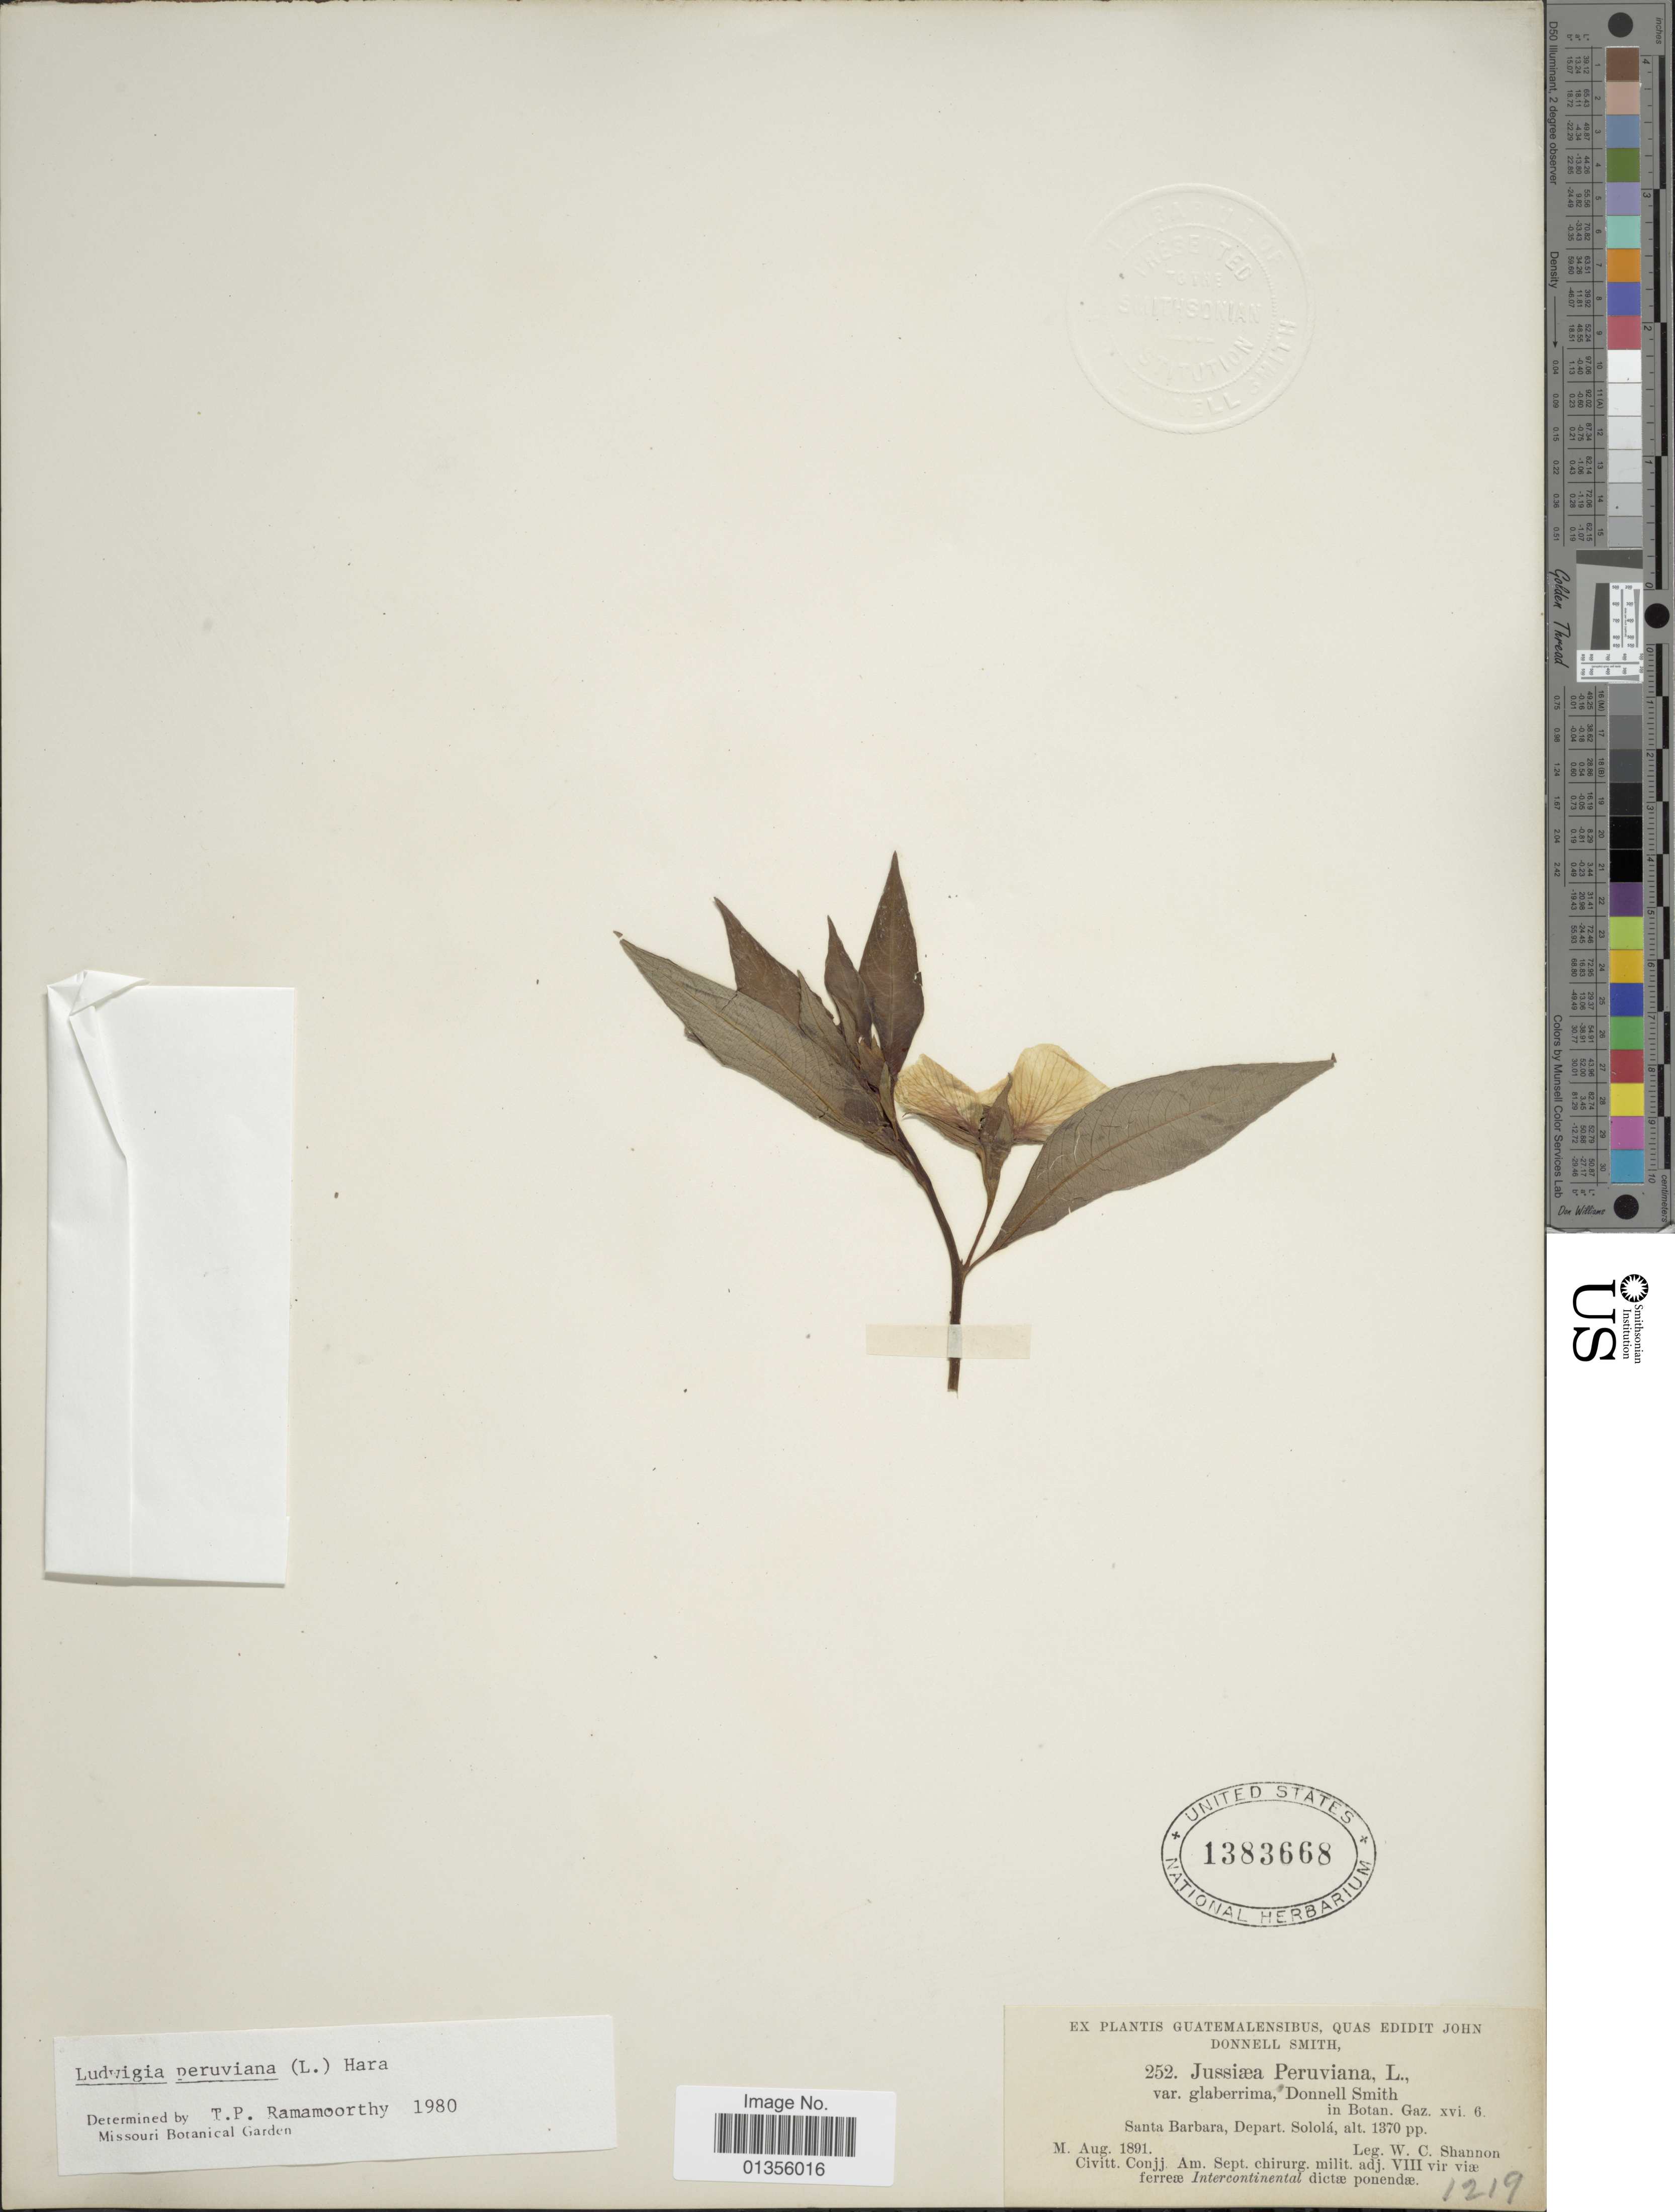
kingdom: Plantae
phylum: Tracheophyta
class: Magnoliopsida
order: Myrtales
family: Onagraceae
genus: Ludwigia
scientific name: Ludwigia peruviana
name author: (L.) H. Hara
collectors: W. C. Shannon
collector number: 252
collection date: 1891-08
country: Honduras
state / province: Santa Bárbara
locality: Depart. Sololá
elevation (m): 418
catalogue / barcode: US 1383668